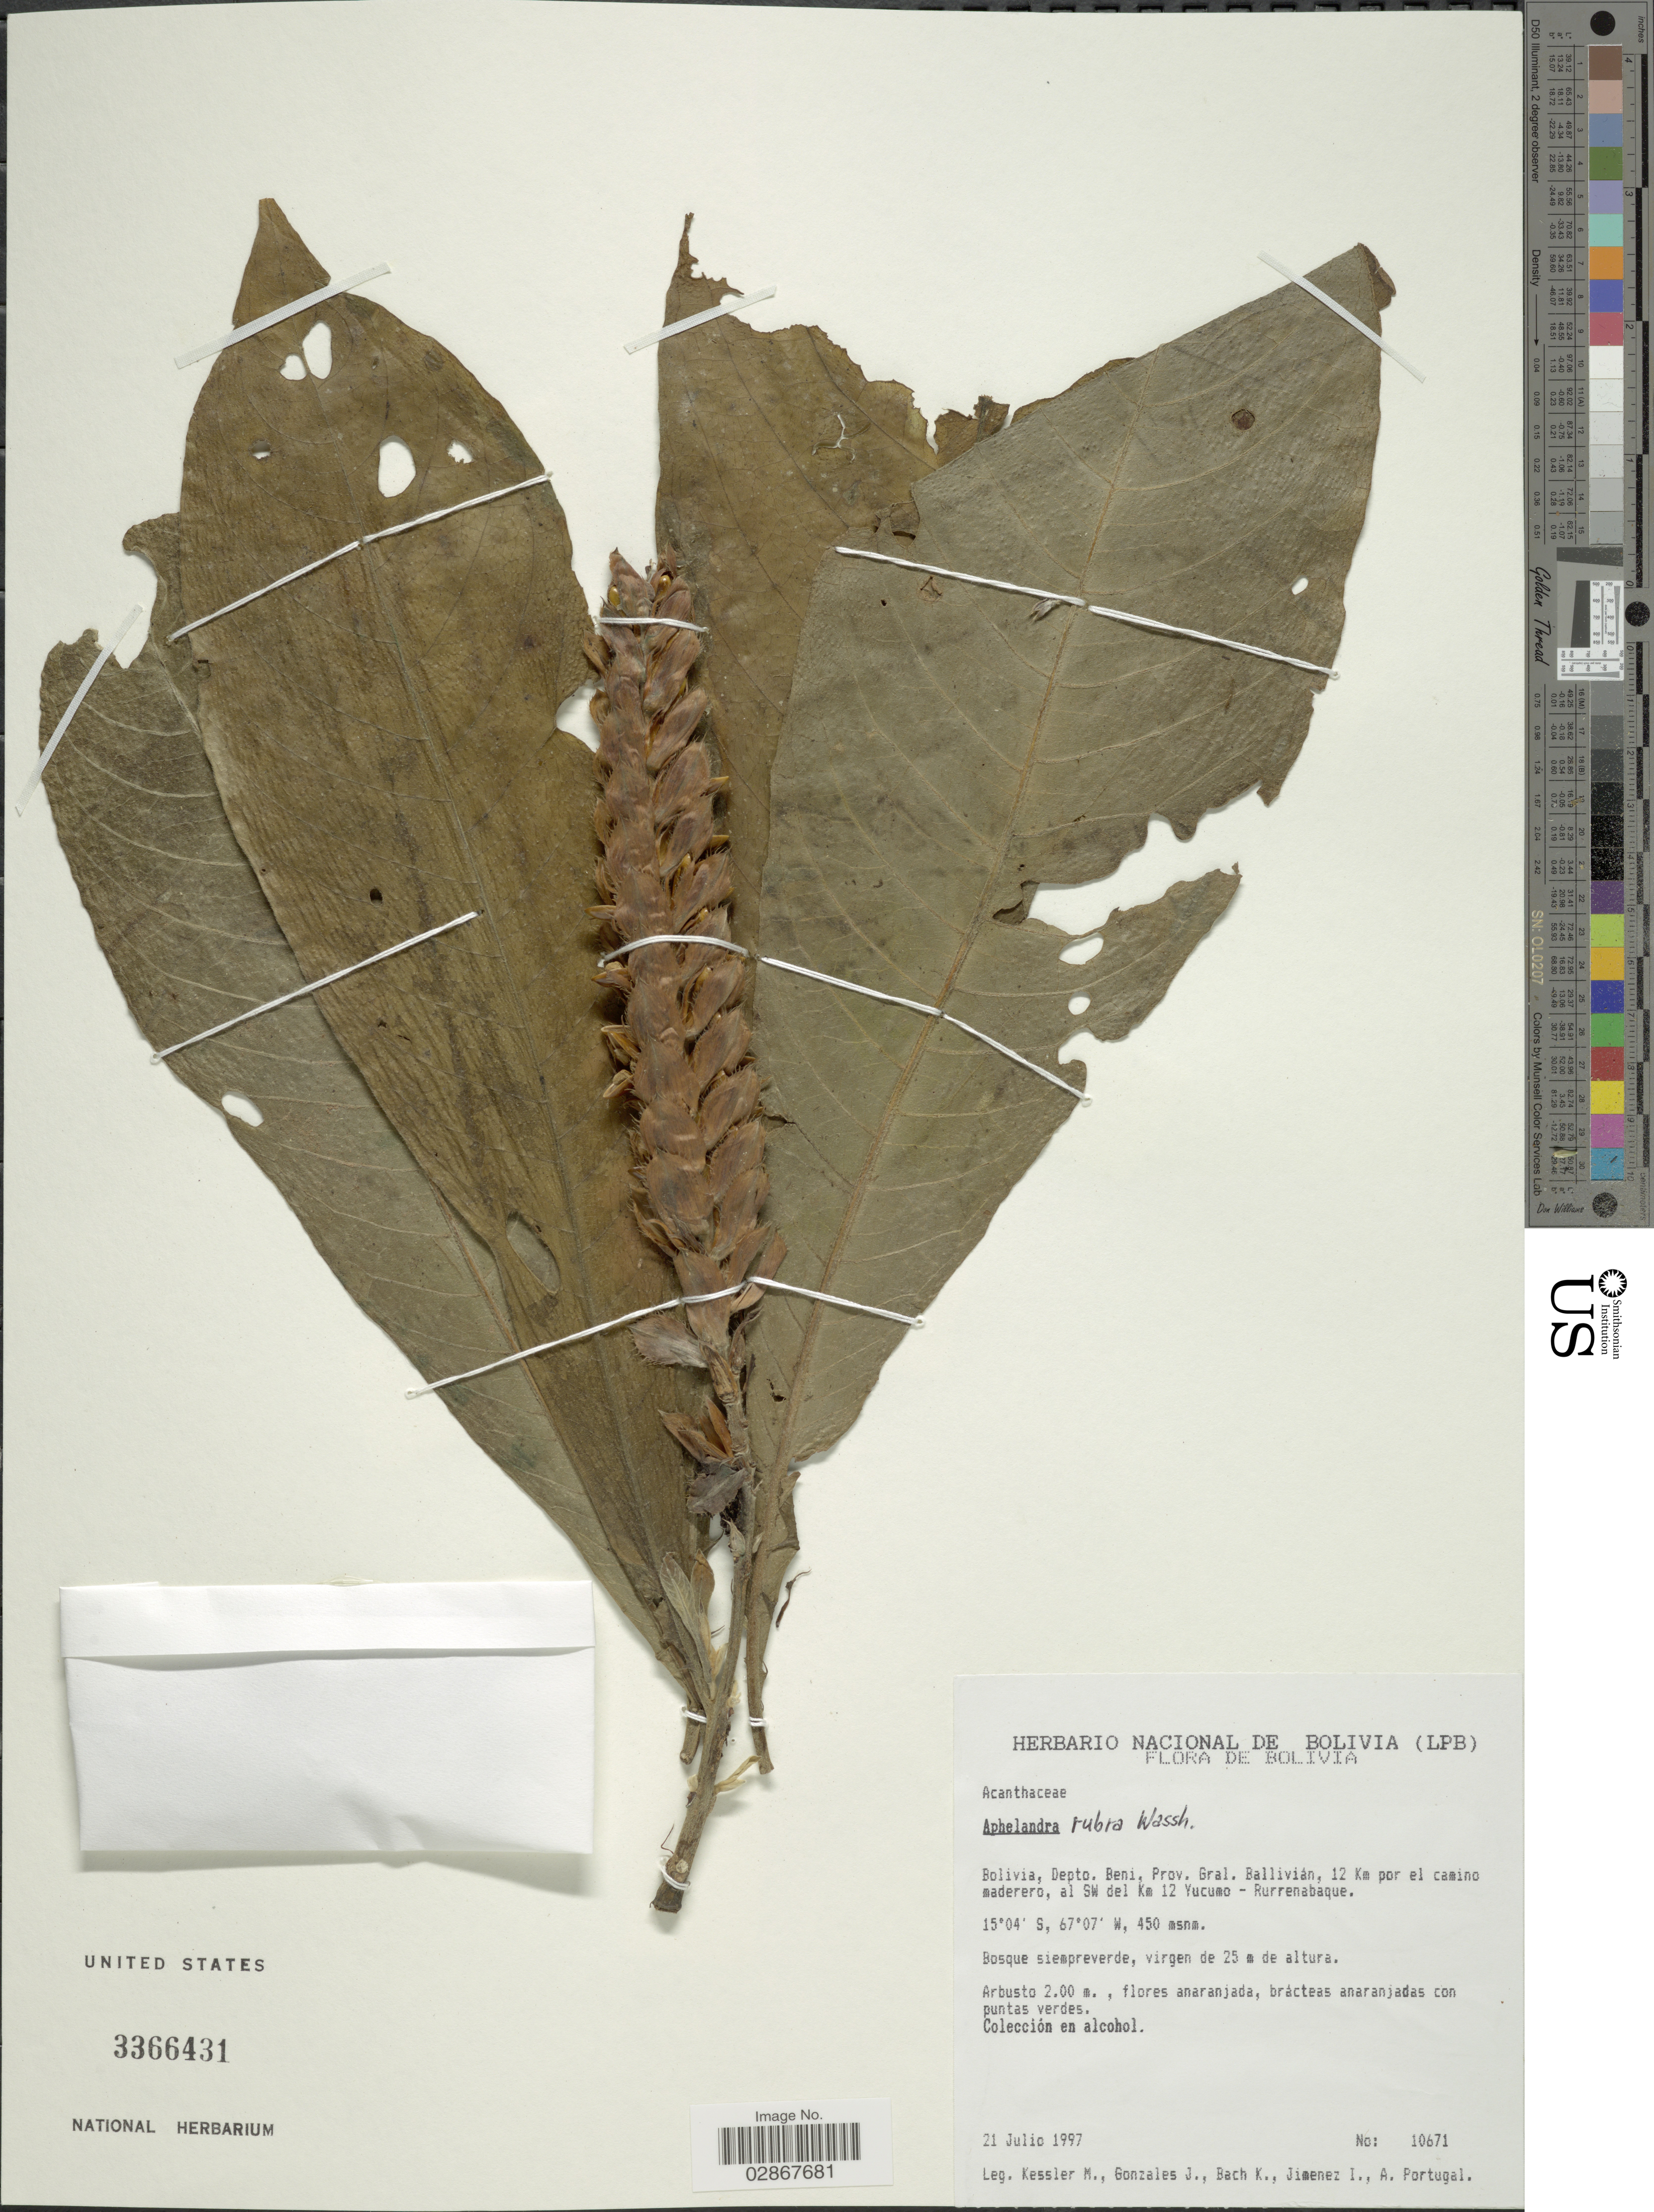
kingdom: Plantae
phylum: Tracheophyta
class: Magnoliopsida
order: Lamiales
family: Acanthaceae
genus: Aphelandra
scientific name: Aphelandra rubra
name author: Wassh.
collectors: M. Kessler, J. Gonzales, K. Bach, I. Jimenez & A. Portugal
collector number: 10671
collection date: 1997-07-21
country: Bolivia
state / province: Beni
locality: Depto. Beni, Prov. Gral. Ballivián, 12 Km por el camino maderero, al Sw del km 12 Yucumo-Rurrenabaque.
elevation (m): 450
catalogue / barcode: US 3366431